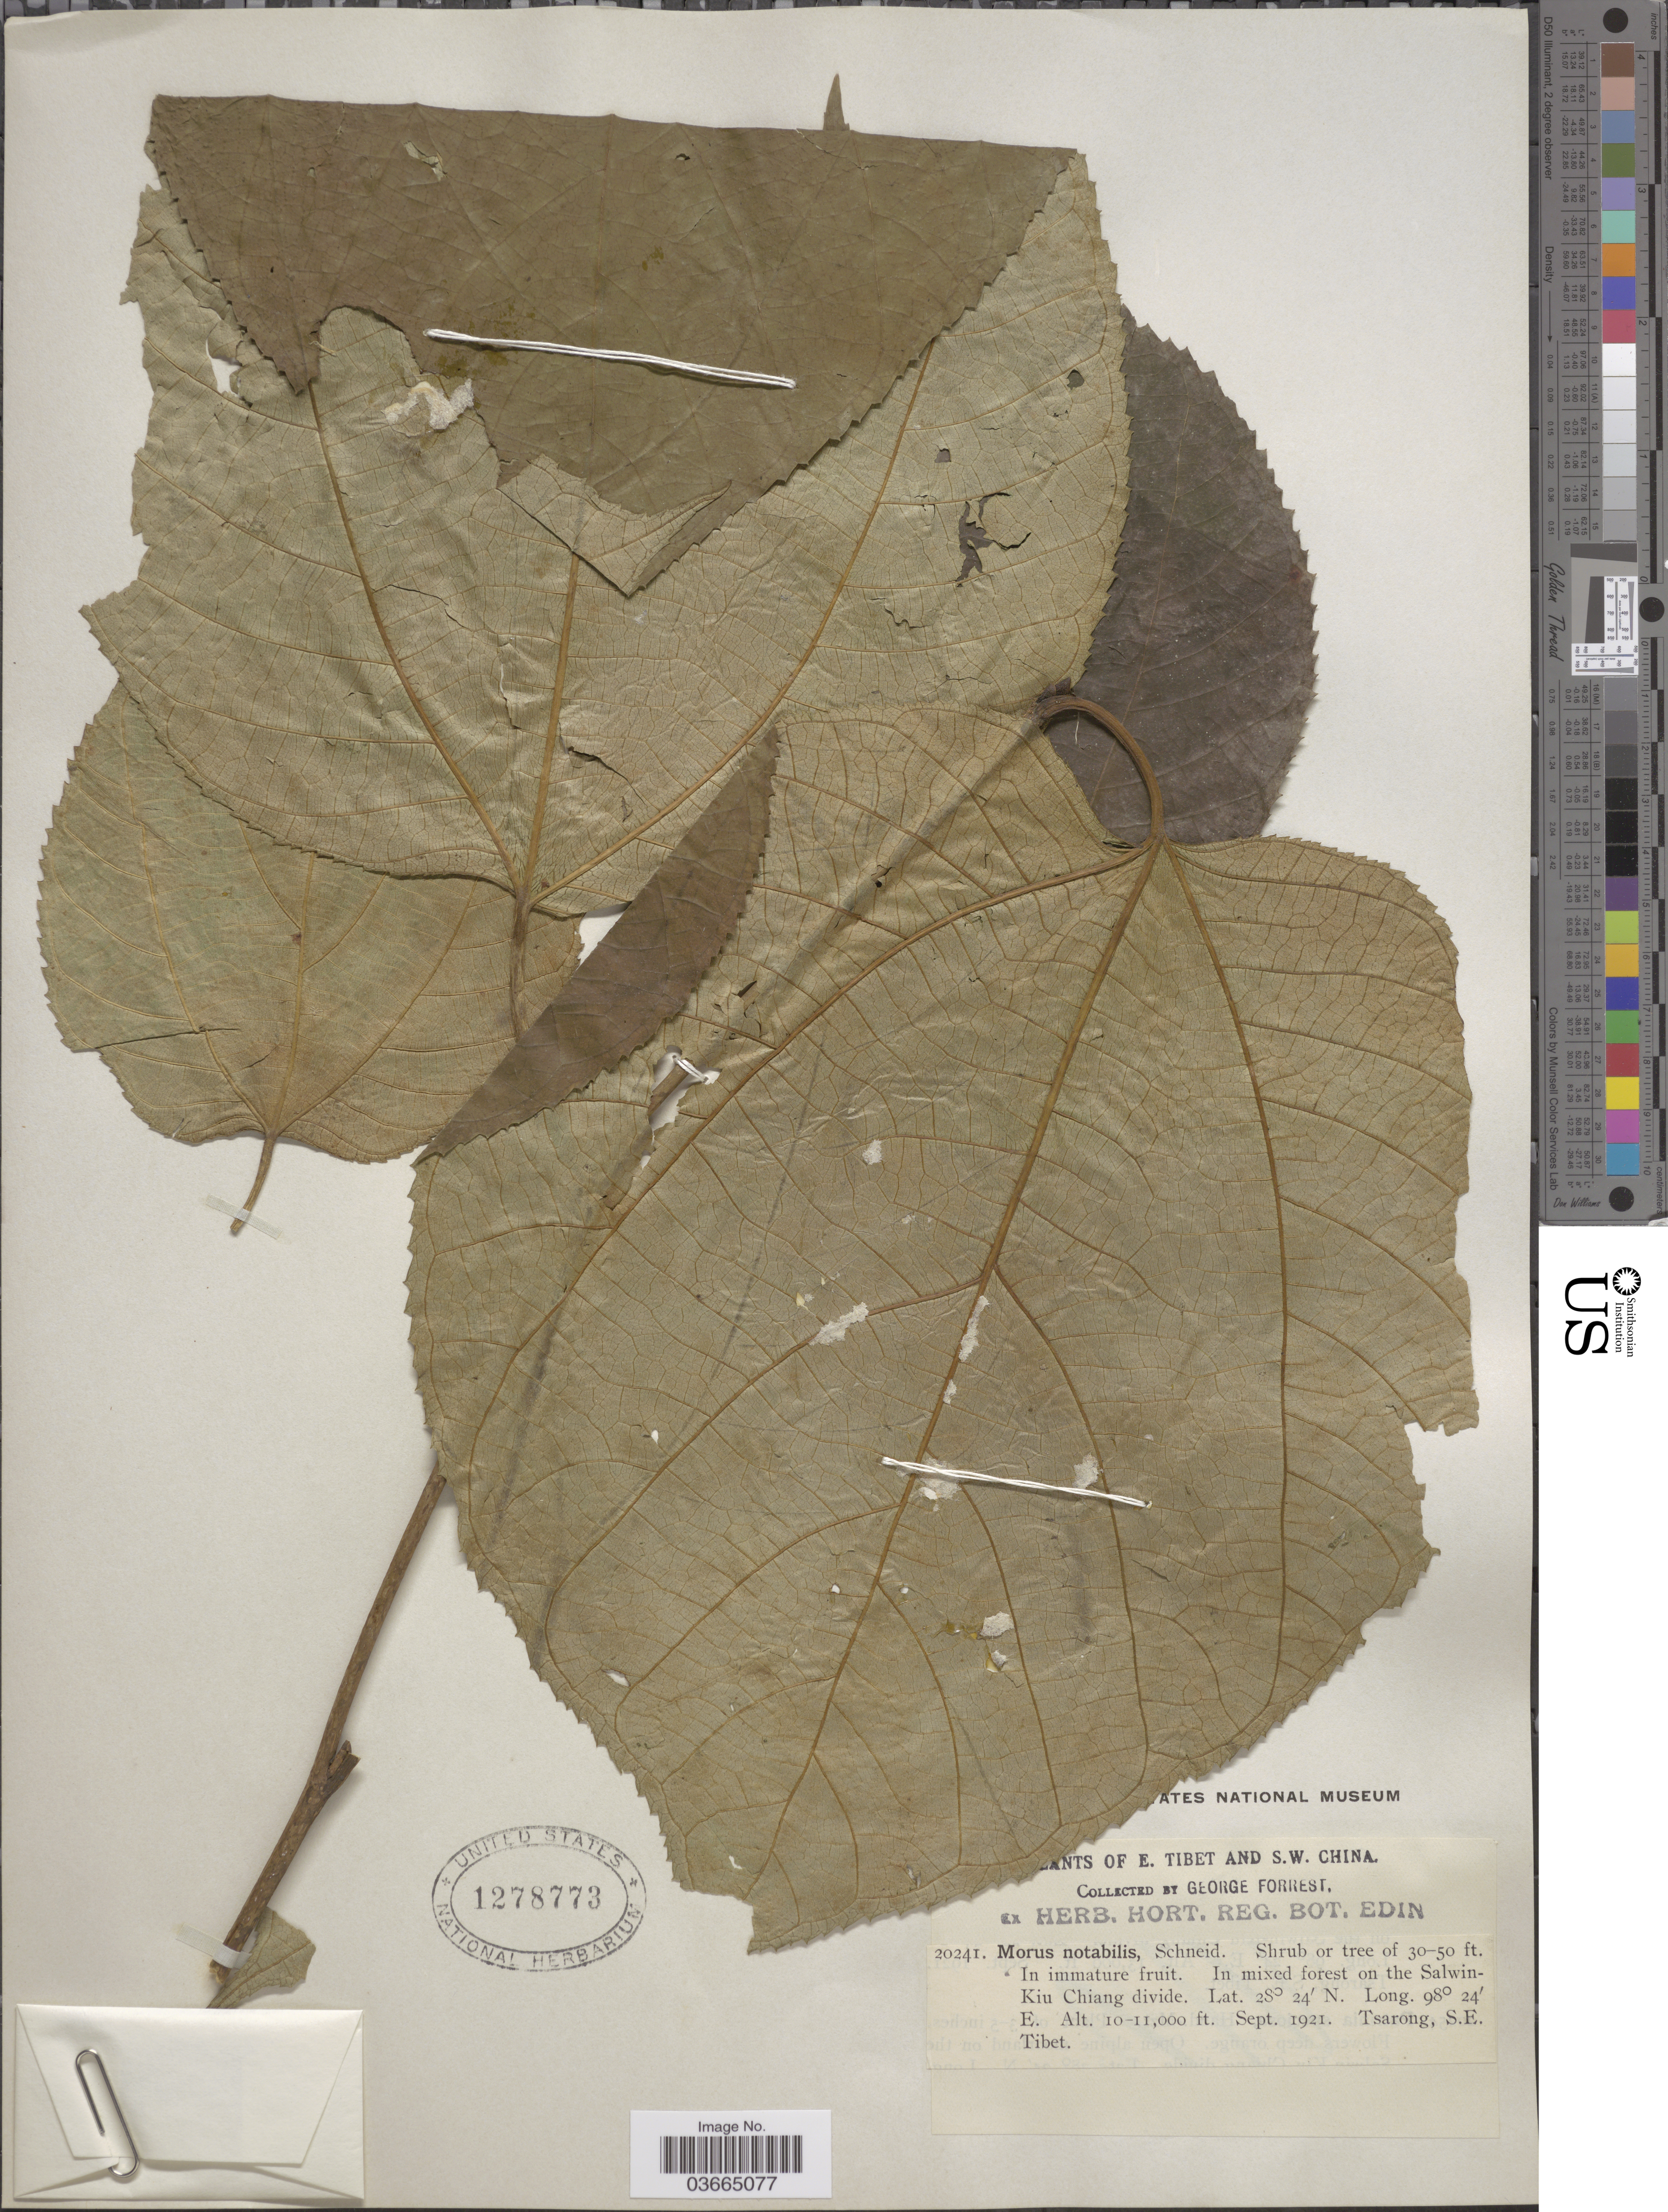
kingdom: Plantae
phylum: Tracheophyta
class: Magnoliopsida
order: Rosales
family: Moraceae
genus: Morus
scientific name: Morus notabilis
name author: C.K. Schneid. in Sarg.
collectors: G. Forrest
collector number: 20241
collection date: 1921-09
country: China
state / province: Xizang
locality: E. Tibet and S.W. China. In mixed forest on the Salwin-Kiu Chiang divide. Tsarong, S.E. Tibet.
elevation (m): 3048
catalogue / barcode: US 1278773